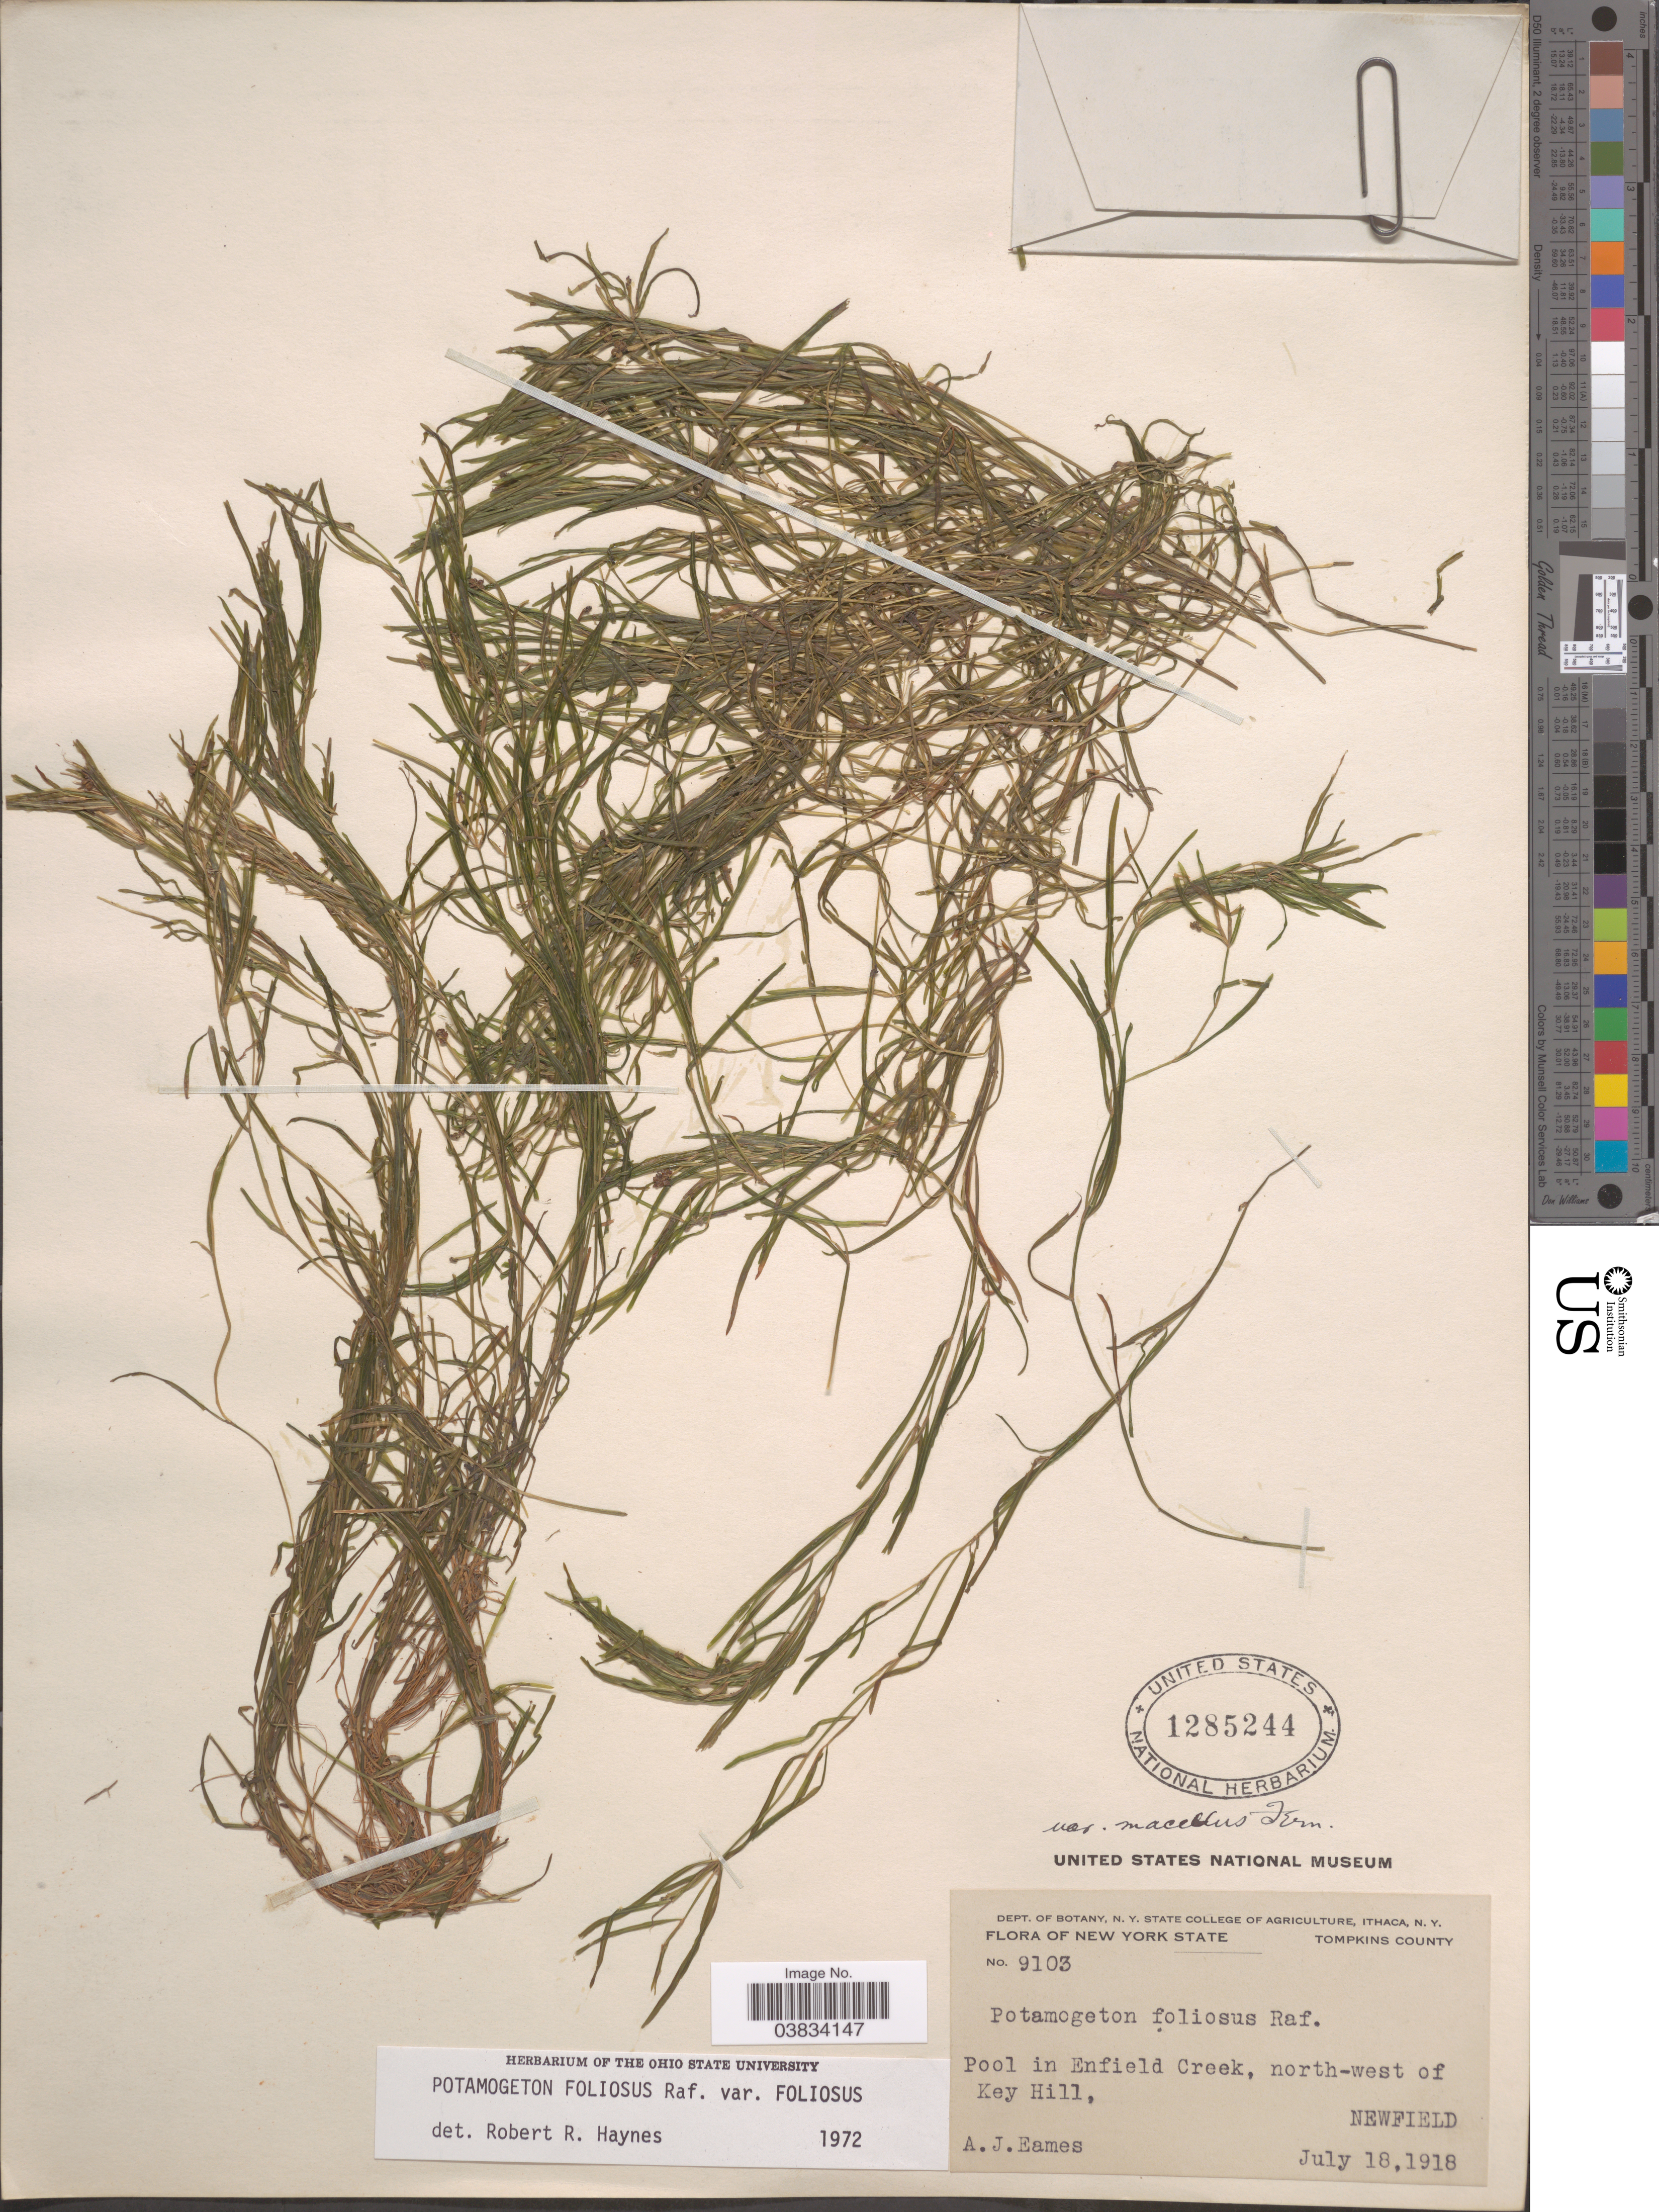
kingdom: Plantae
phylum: Tracheophyta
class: Liliopsida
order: Alismatales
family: Potamogetonaceae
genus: Potamogeton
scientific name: Potamogeton foliosus var. foliosus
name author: Raf.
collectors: A. J. Eames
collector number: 9103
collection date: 1918-07-18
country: United States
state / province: New York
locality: Tompkins County. Pool in Enfield Creek, north-west of Key Hill, Newfield.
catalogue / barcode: US 1285244